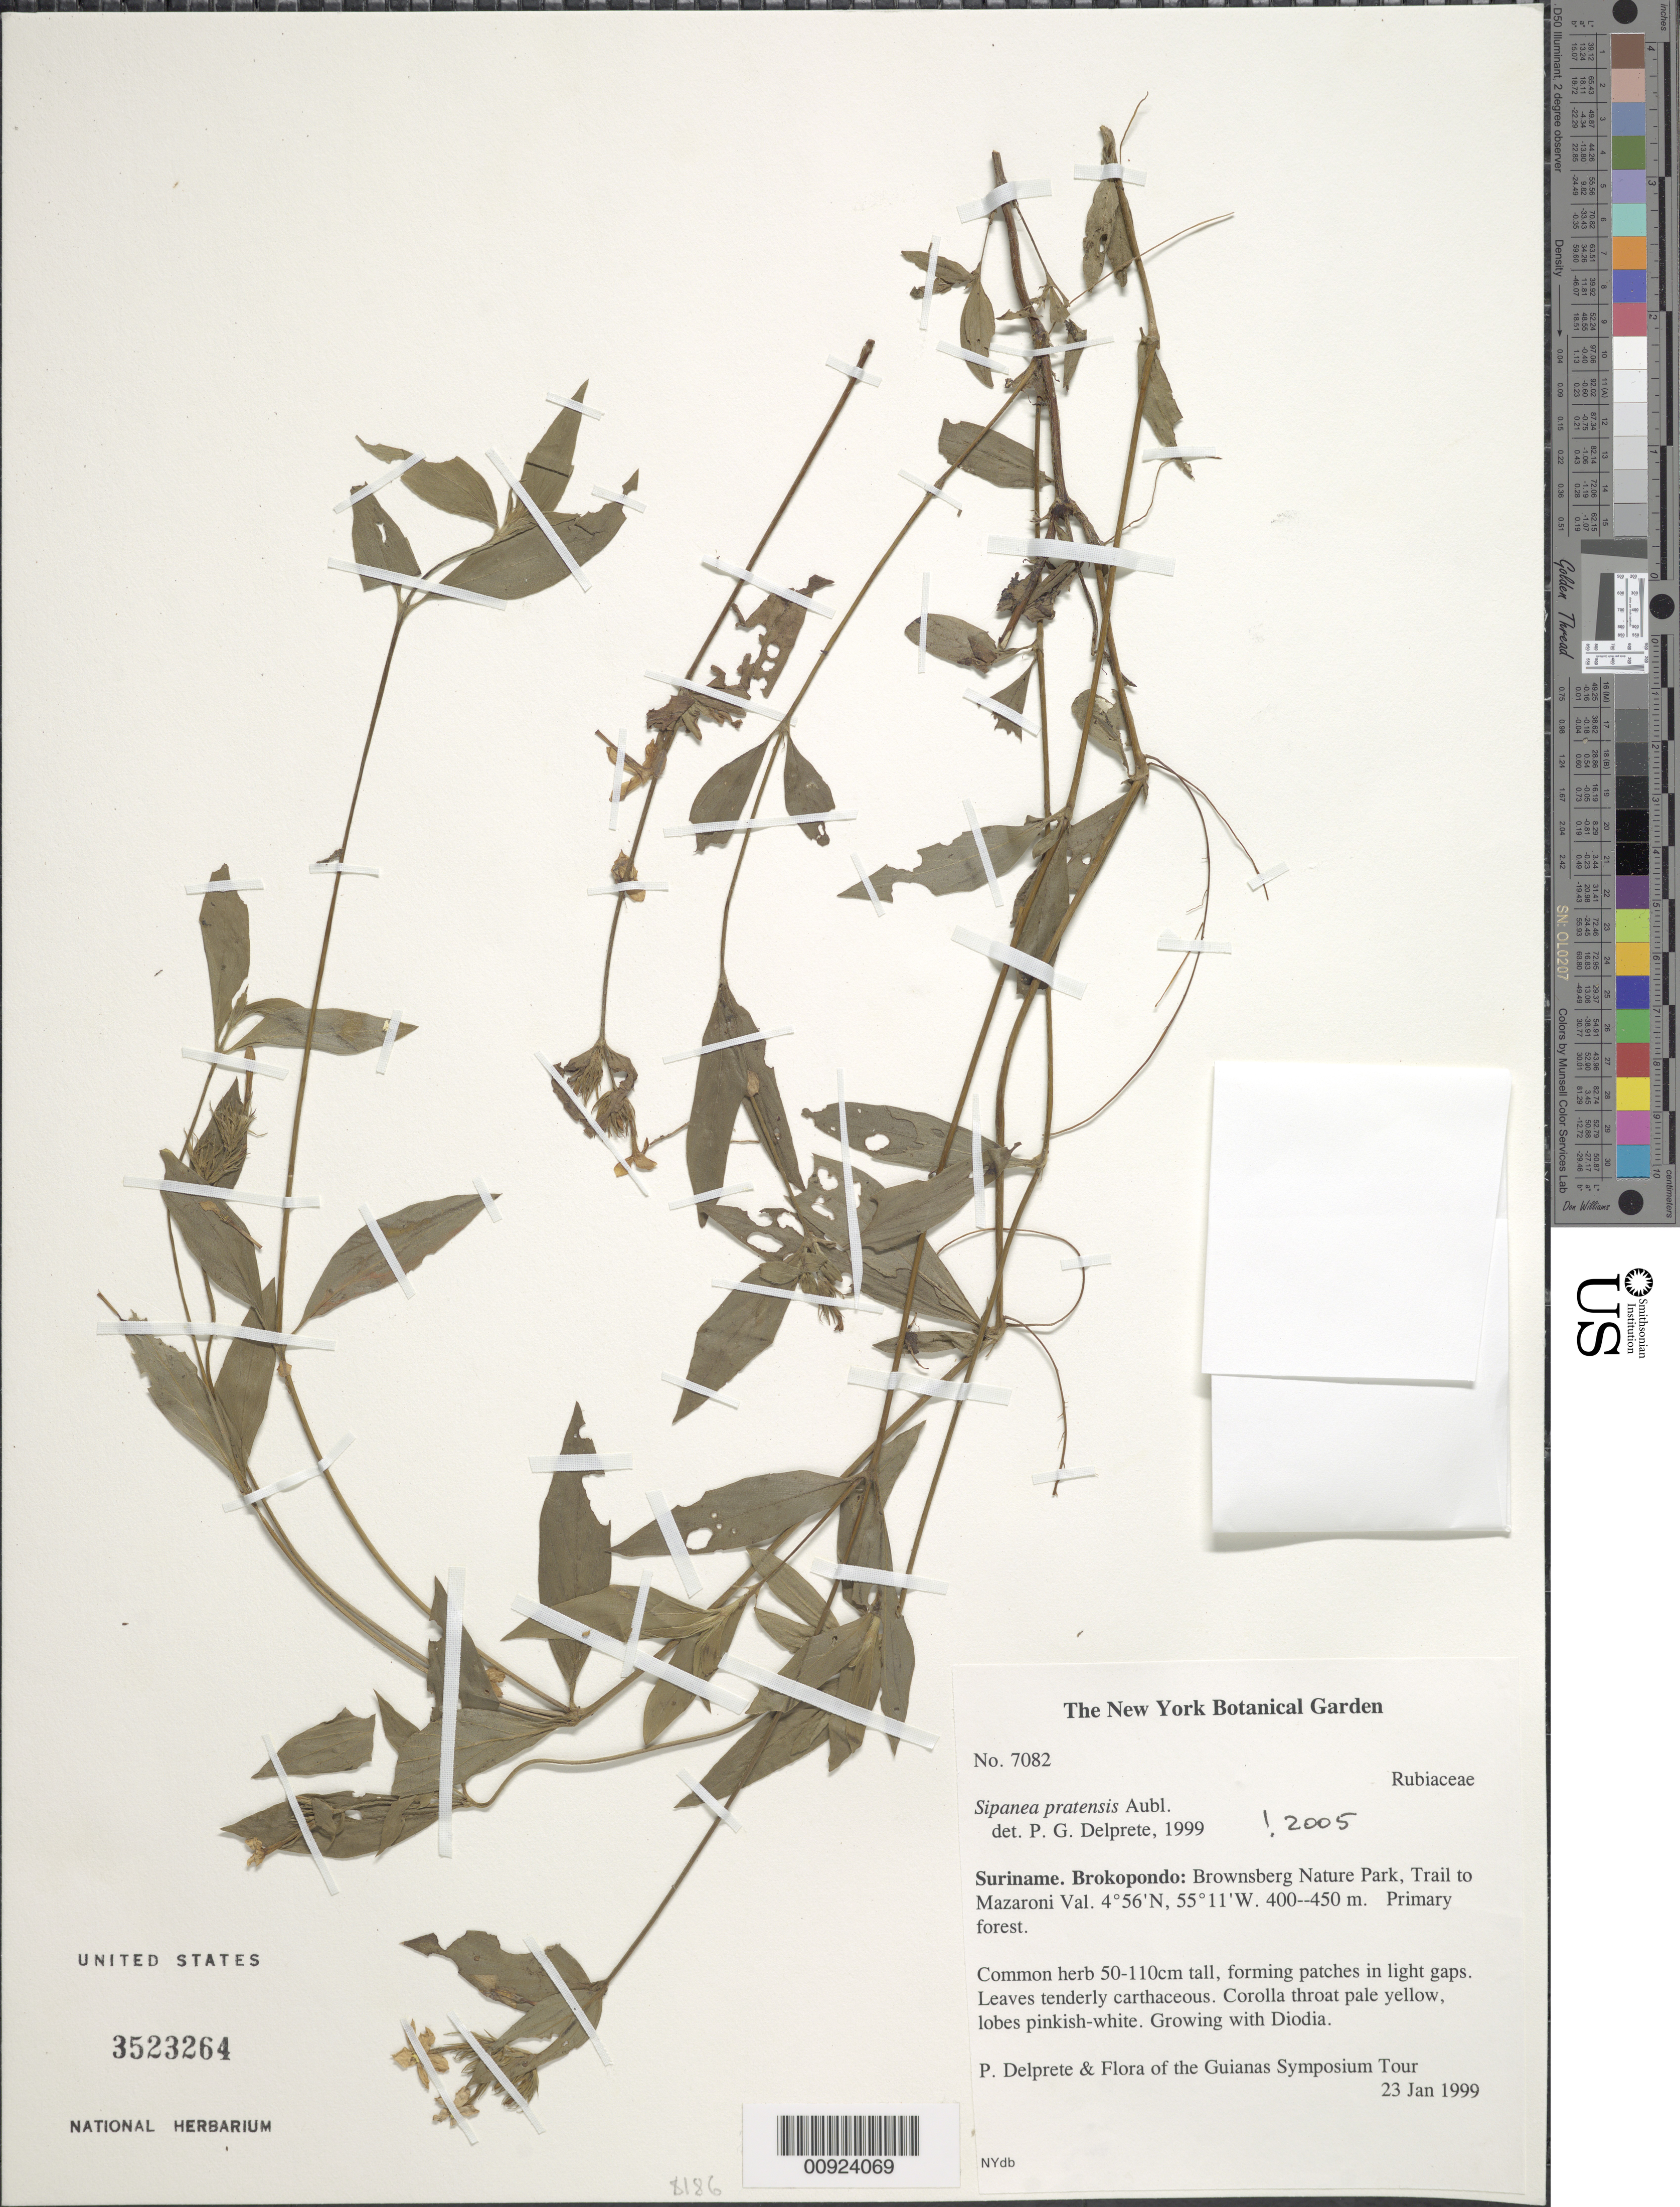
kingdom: Plantae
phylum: Tracheophyta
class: Magnoliopsida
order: Gentianales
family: Rubiaceae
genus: Sipanea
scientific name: Sipanea pratensis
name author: Aubl.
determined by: Delprete, P. G., Herb. de Guyane Cay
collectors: P. G. Delprete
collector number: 7082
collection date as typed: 23-Jan-99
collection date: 1999-01-23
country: Suriname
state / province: Brokopondo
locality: Brownsberg Nature Park, Trail to Mazaroni Val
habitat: Primary forest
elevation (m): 400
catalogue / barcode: US 3523264